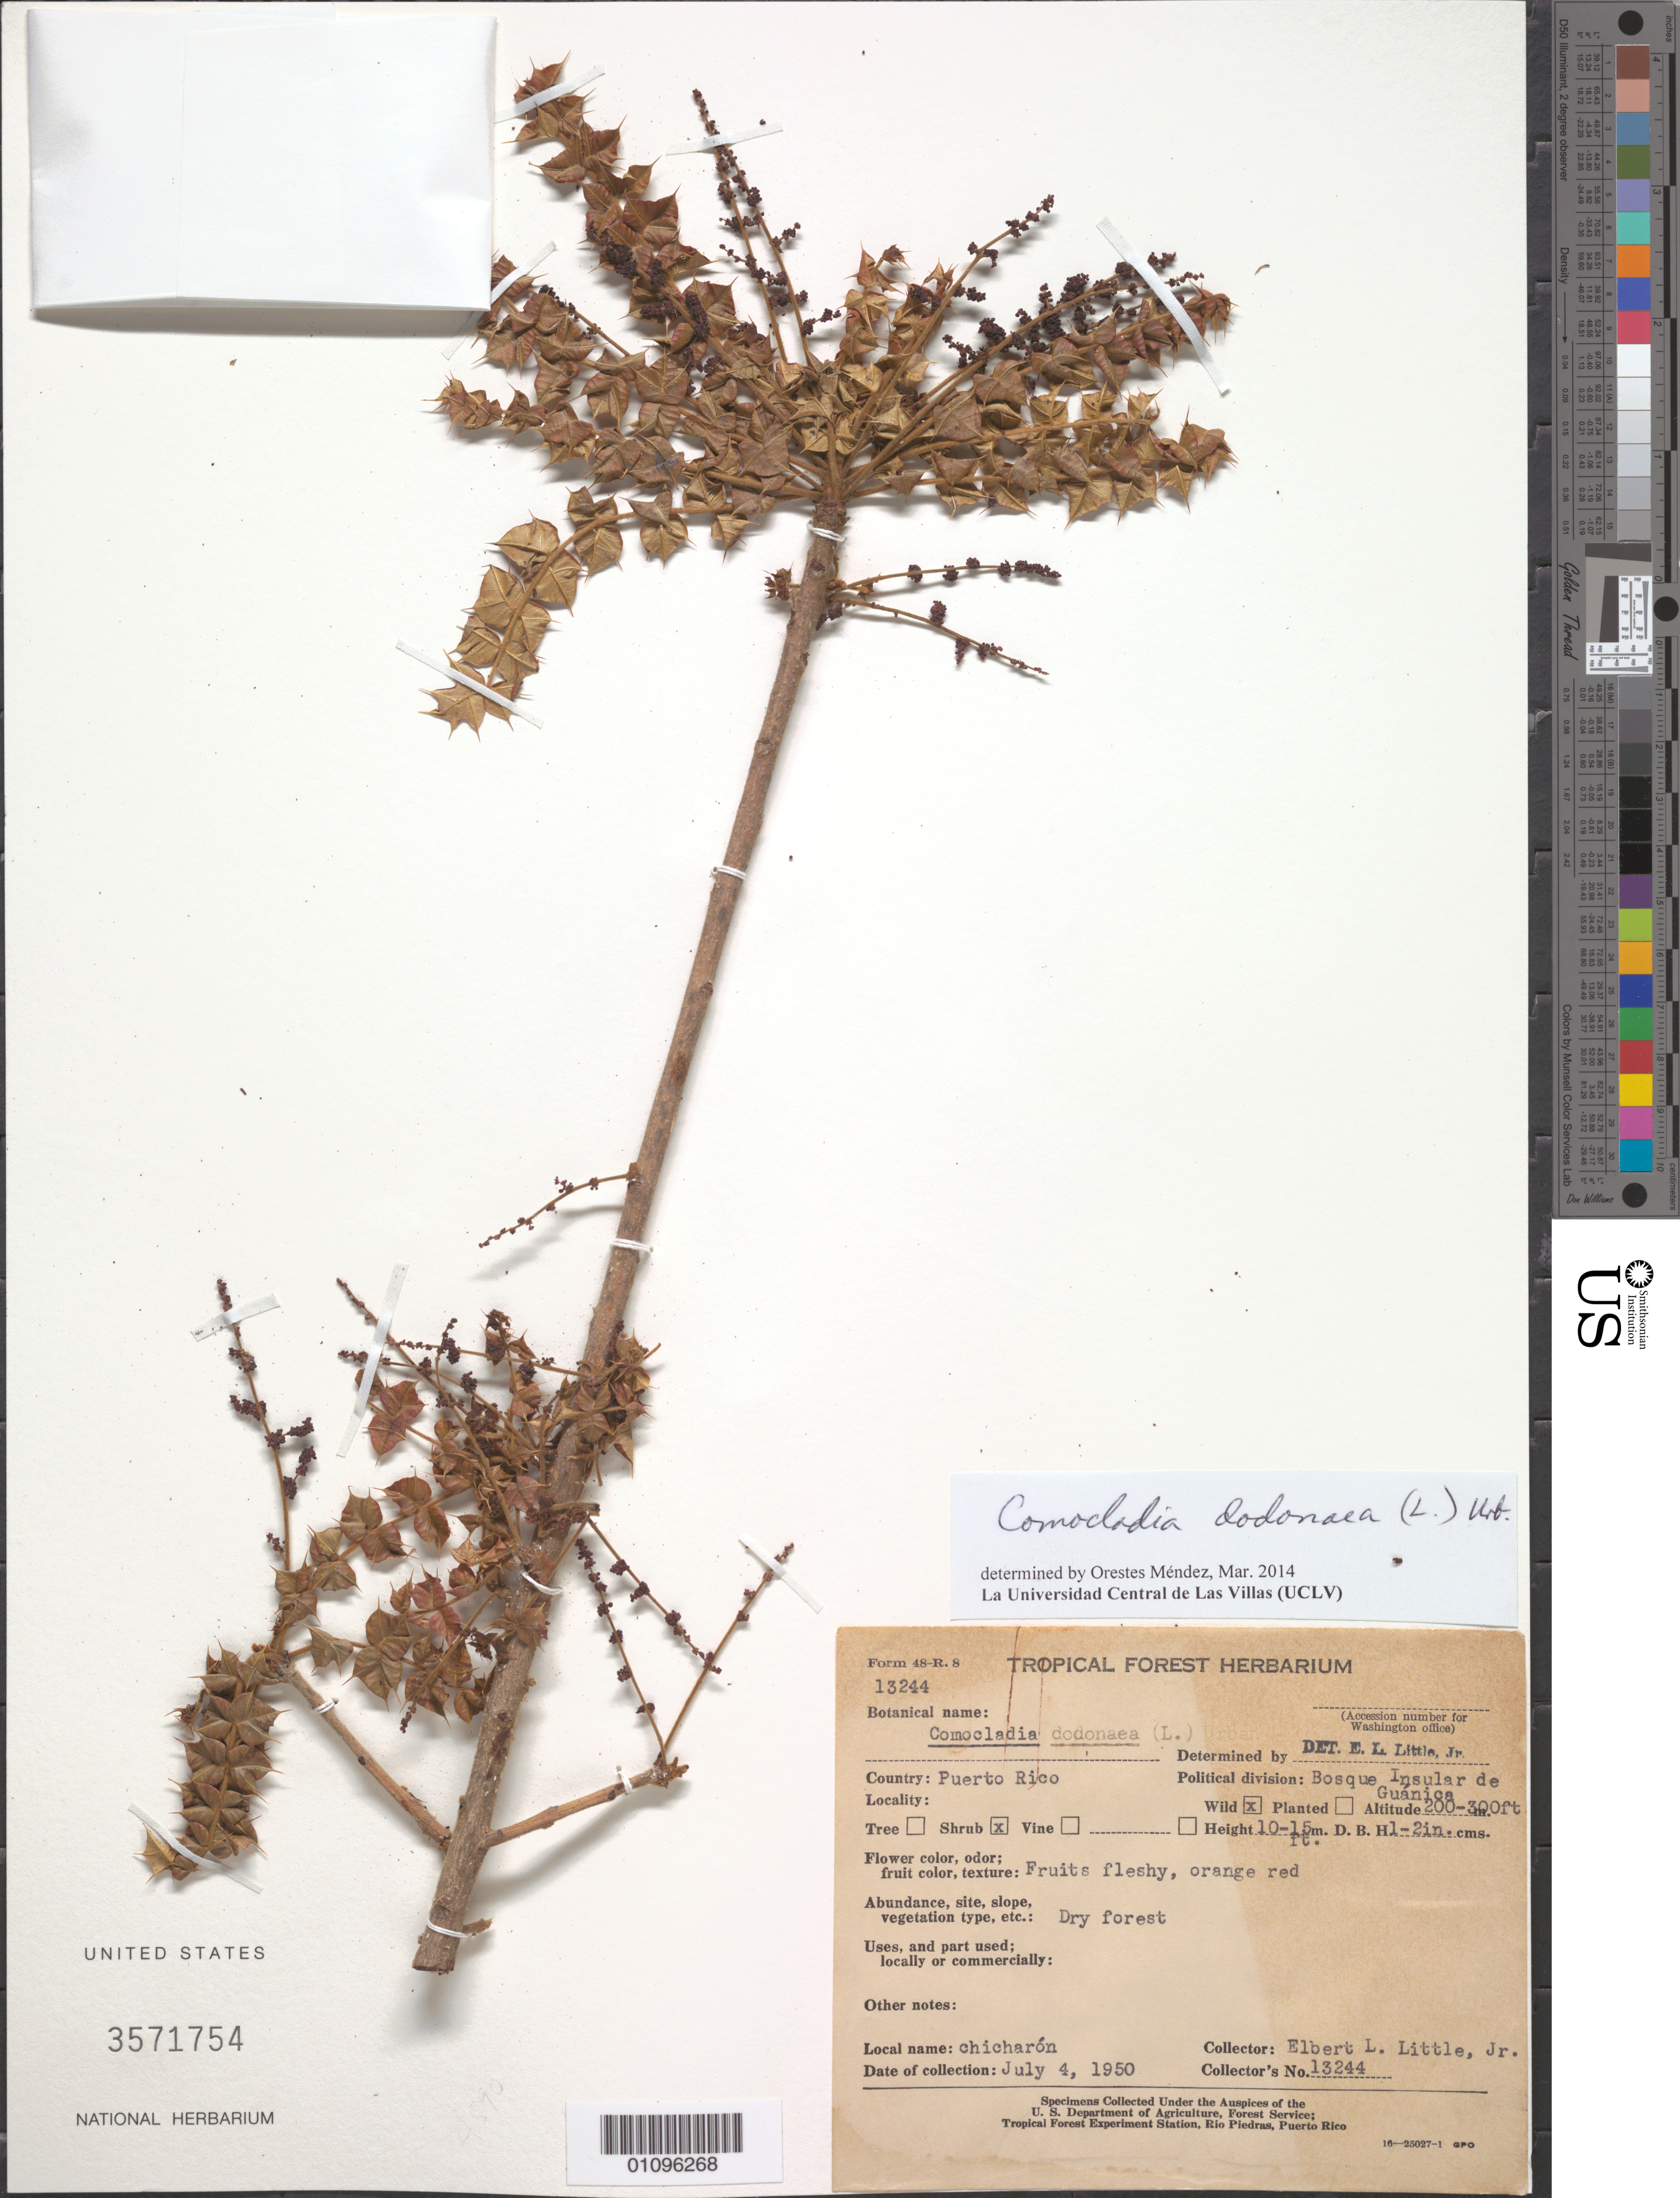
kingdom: Plantae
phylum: Tracheophyta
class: Magnoliopsida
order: Sapindales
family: Anacardiaceae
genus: Comocladia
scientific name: Comocladia dodonaea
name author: (L.) Urb.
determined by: Méndez, Orestes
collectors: E. L. Little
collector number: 13244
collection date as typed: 04 Jul 1950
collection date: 1950-07-04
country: Puerto Rico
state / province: Guánica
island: Puerto Rico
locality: Bosque Insular de Guánica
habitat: Dry forest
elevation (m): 61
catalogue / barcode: US 3571754